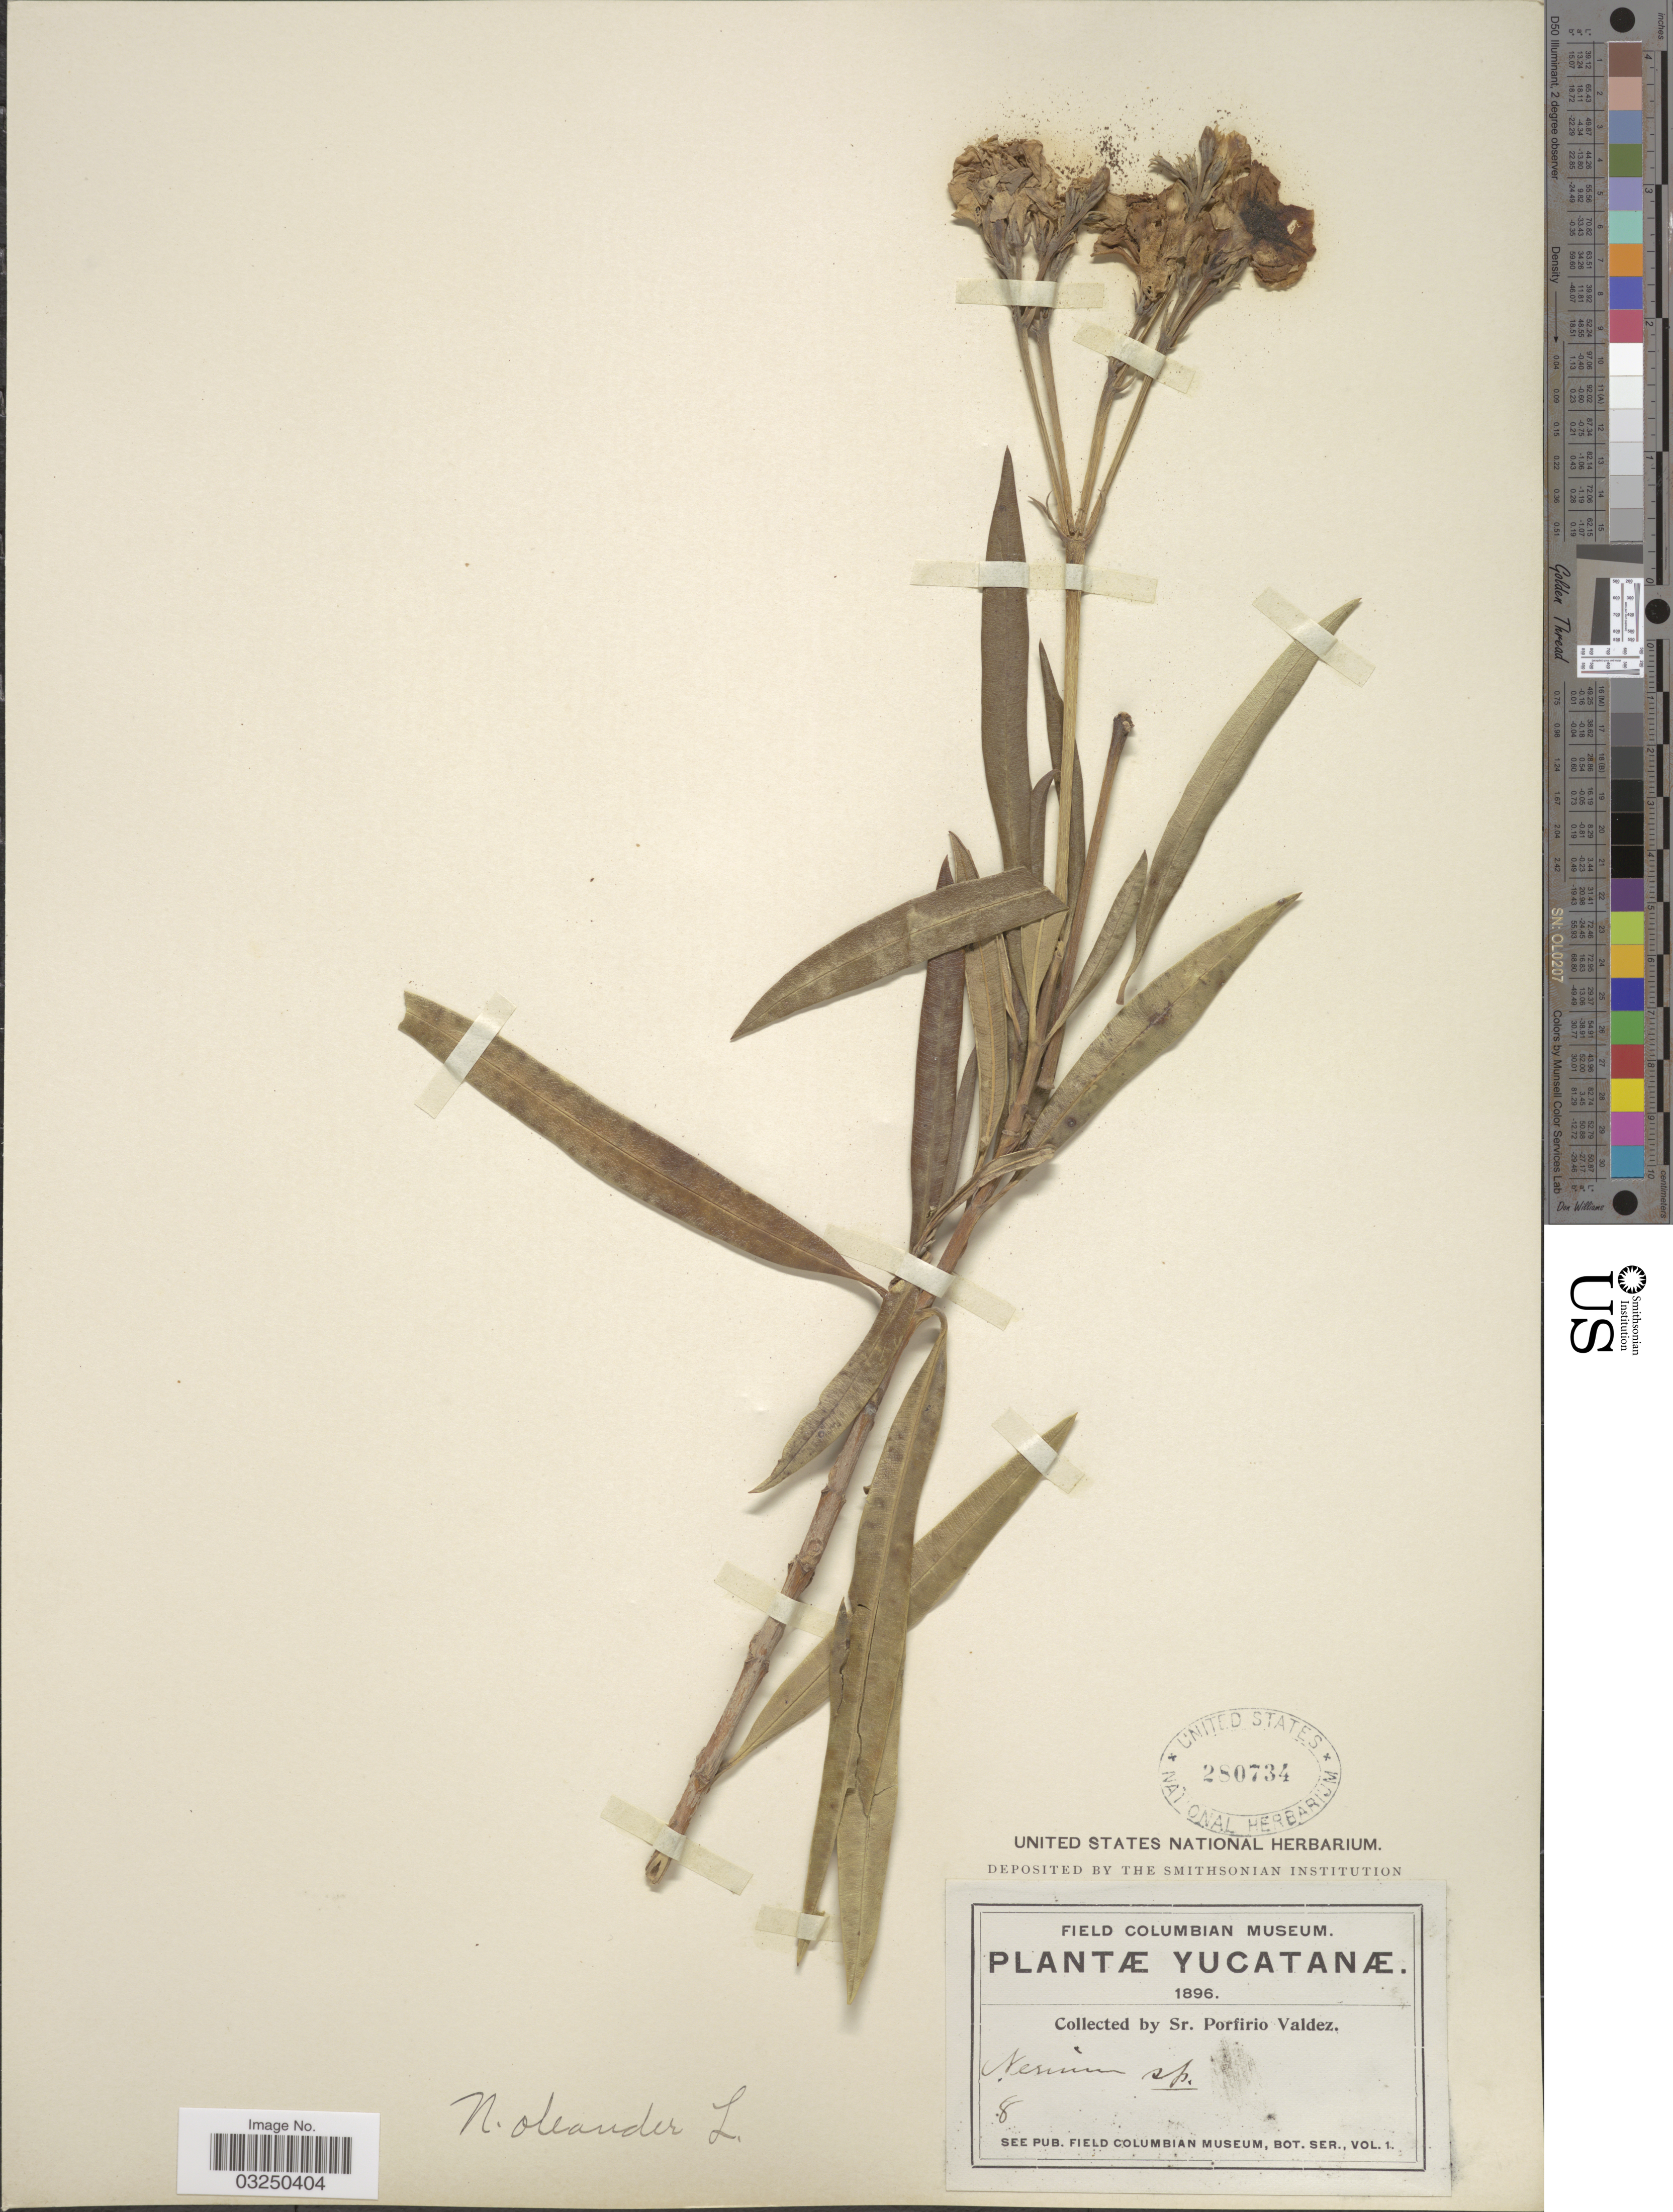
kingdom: Plantae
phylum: Tracheophyta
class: Magnoliopsida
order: Gentianales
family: Apocynaceae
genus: Nerium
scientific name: Nerium oleander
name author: L.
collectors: P. Valdez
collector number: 8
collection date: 1896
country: Mexico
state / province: Yucatán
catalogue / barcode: US 280734